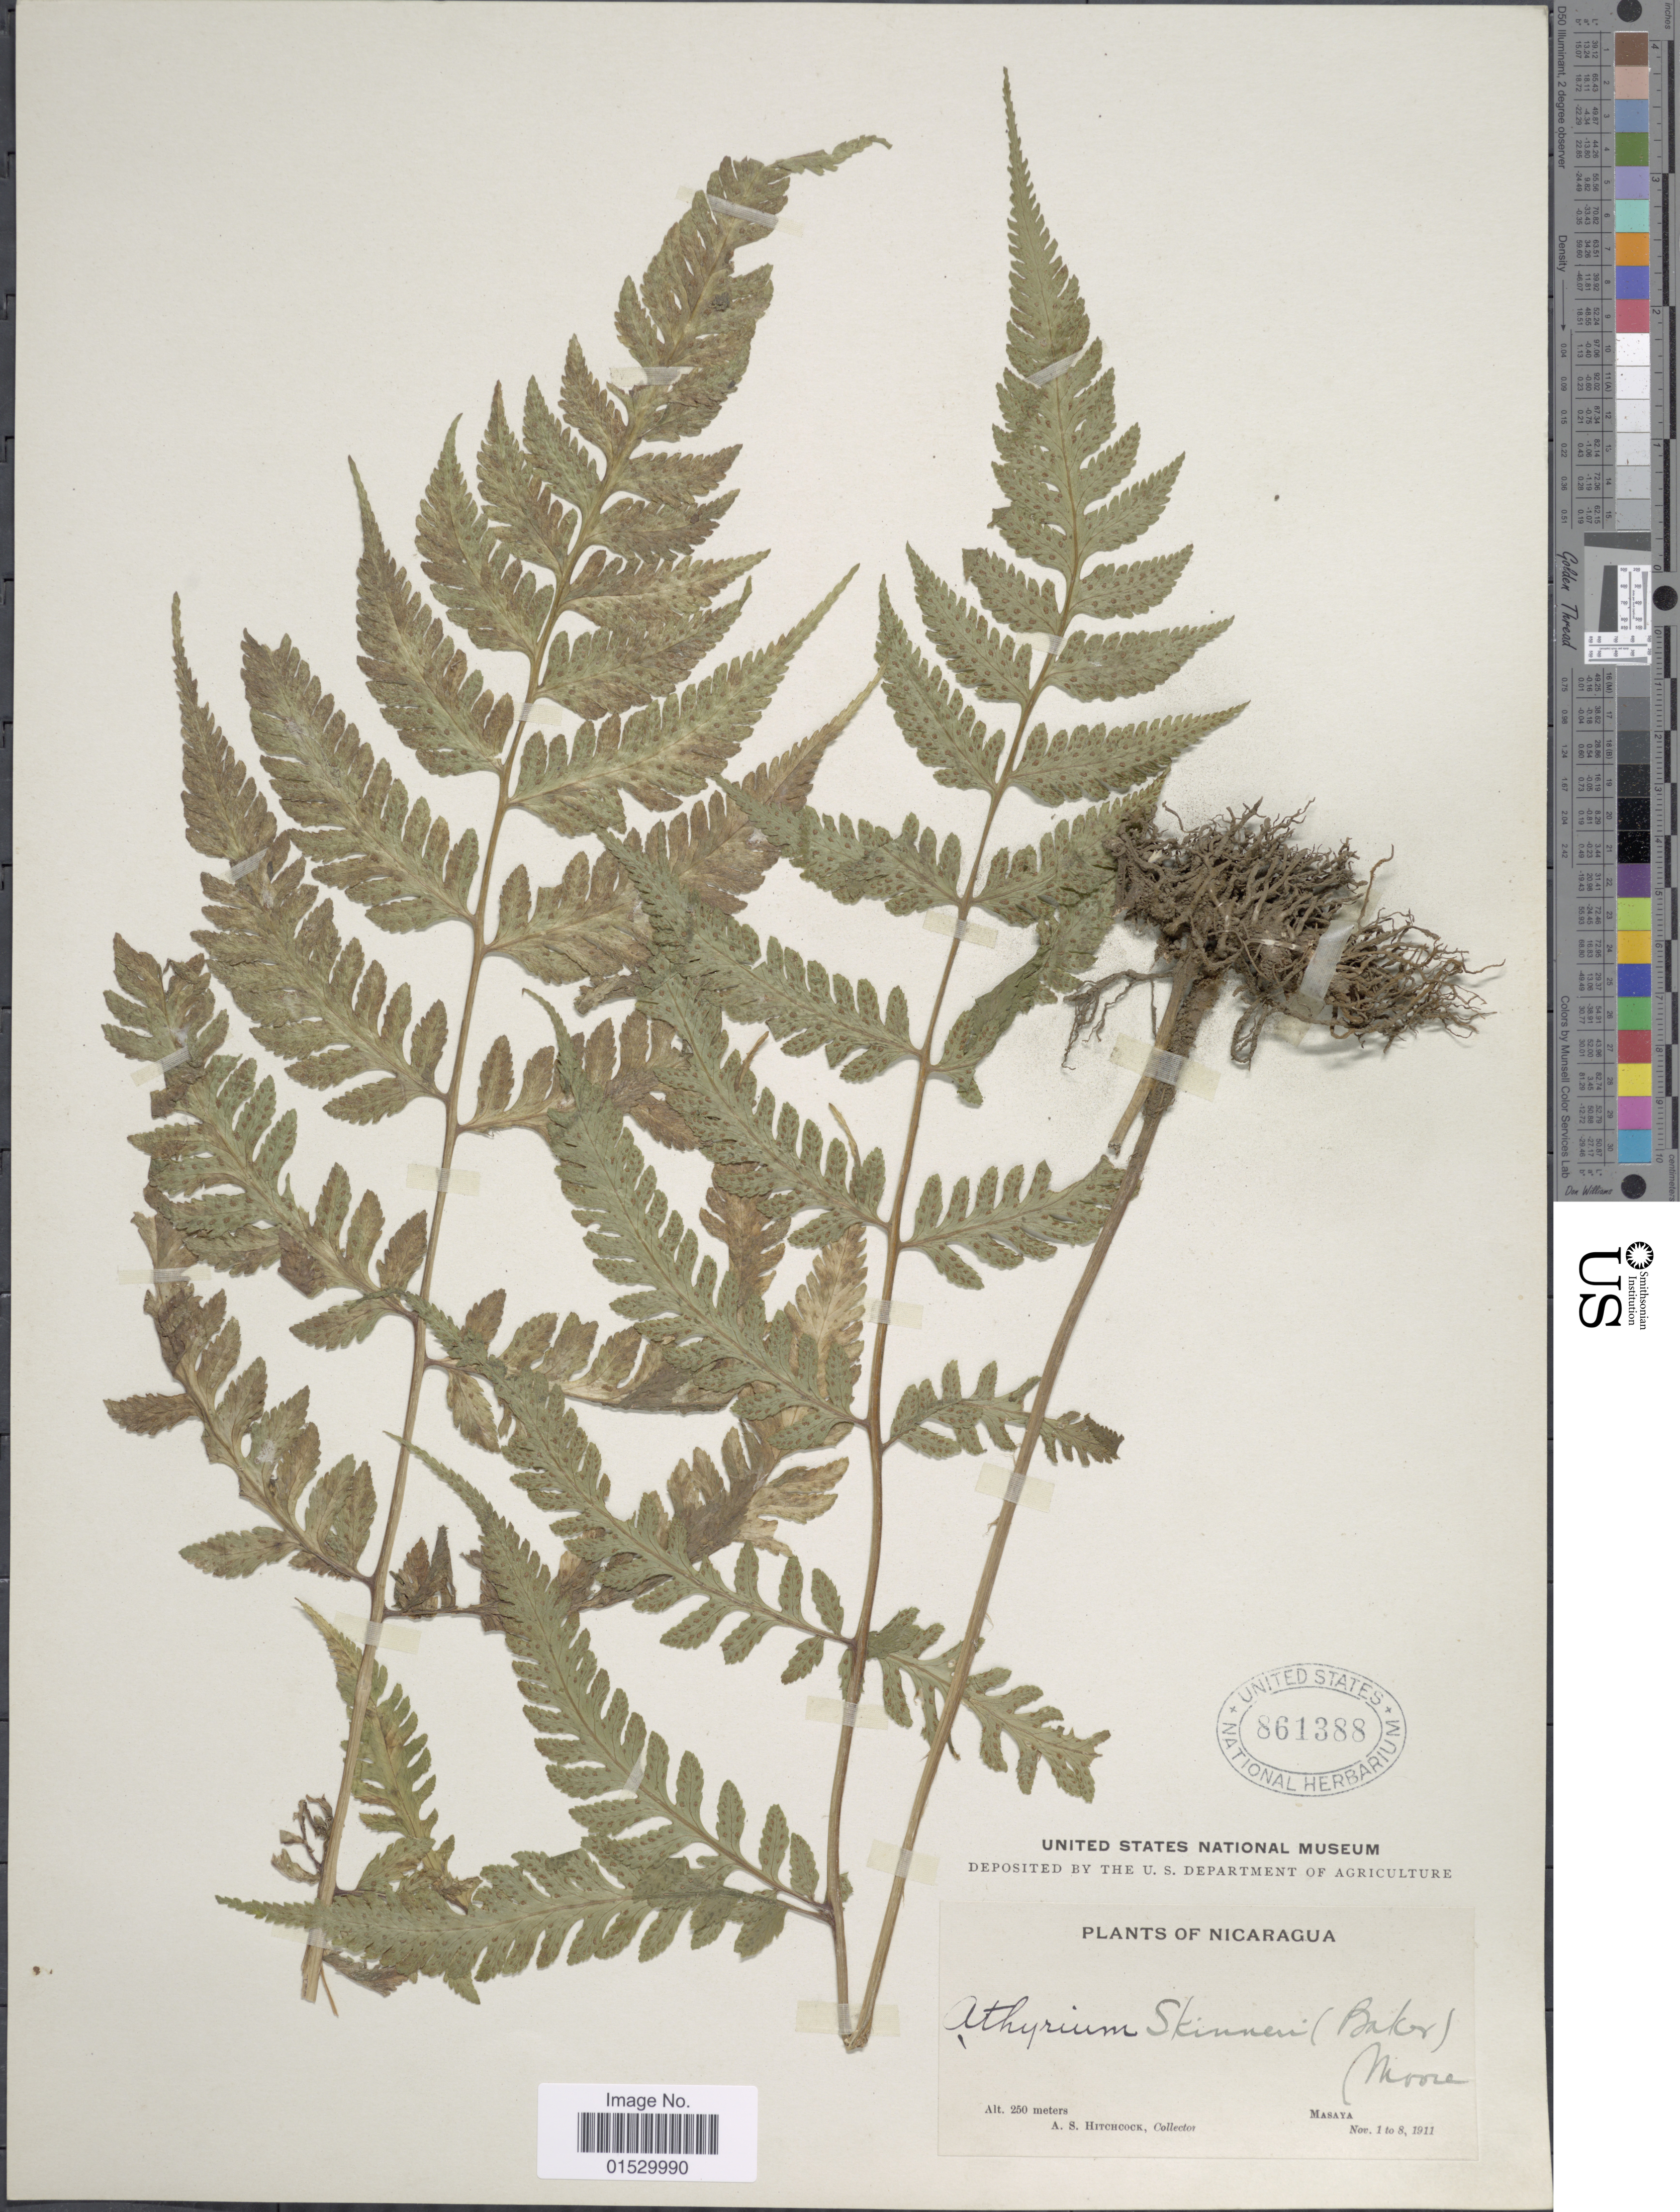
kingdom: Plantae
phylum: Tracheophyta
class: Polypodiopsida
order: Polypodiales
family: Athyriaceae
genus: Athyrium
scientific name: Athyrium skinneri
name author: (Baker) Diels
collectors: A. S. Hitchcock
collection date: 1911-11-01/1911-11-08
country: Nicaragua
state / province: Masaya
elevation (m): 250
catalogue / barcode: US 861388